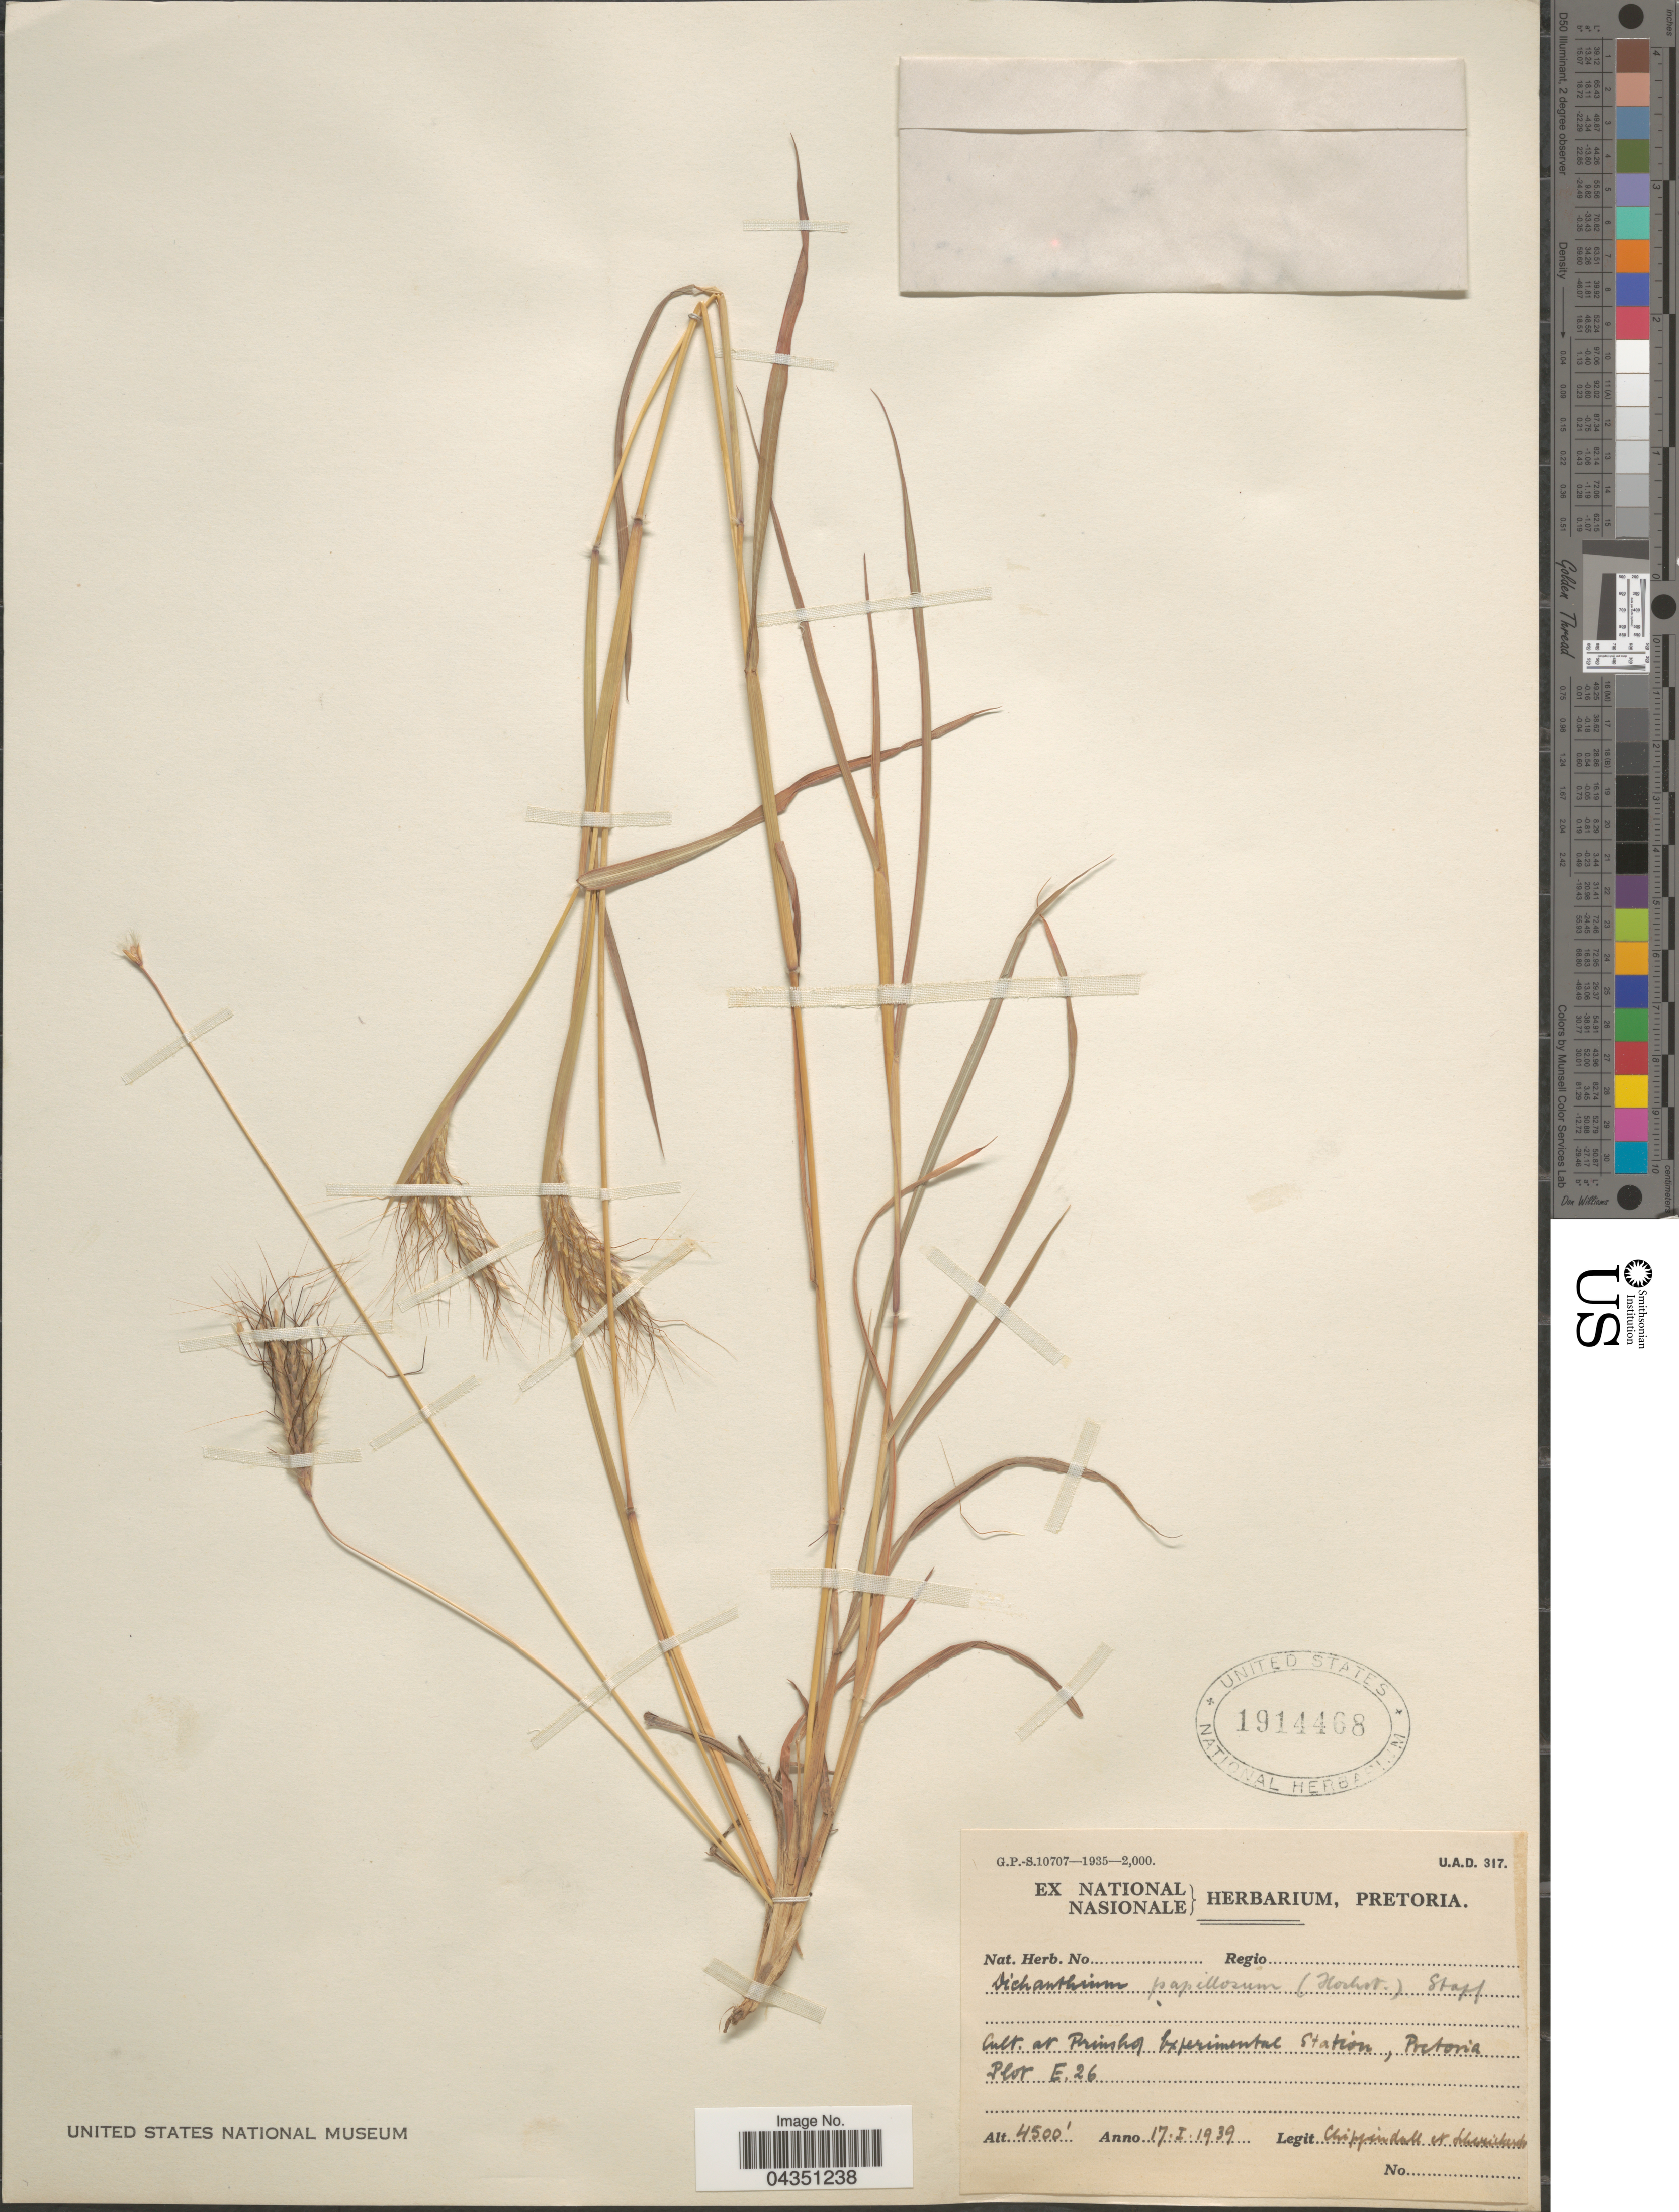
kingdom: Plantae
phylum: Tracheophyta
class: Liliopsida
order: Poales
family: Poaceae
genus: Dichanthium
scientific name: Dichanthium annulatum var. papillosum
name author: (Hochst. ex A. Rich.) de Wet & Harlan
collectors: Chippindall & Collector illegible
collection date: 1939-01-17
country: South Africa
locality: At Prinshof Experimental Station, Pretoria Plot E.26.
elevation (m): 1372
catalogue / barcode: US 1914468